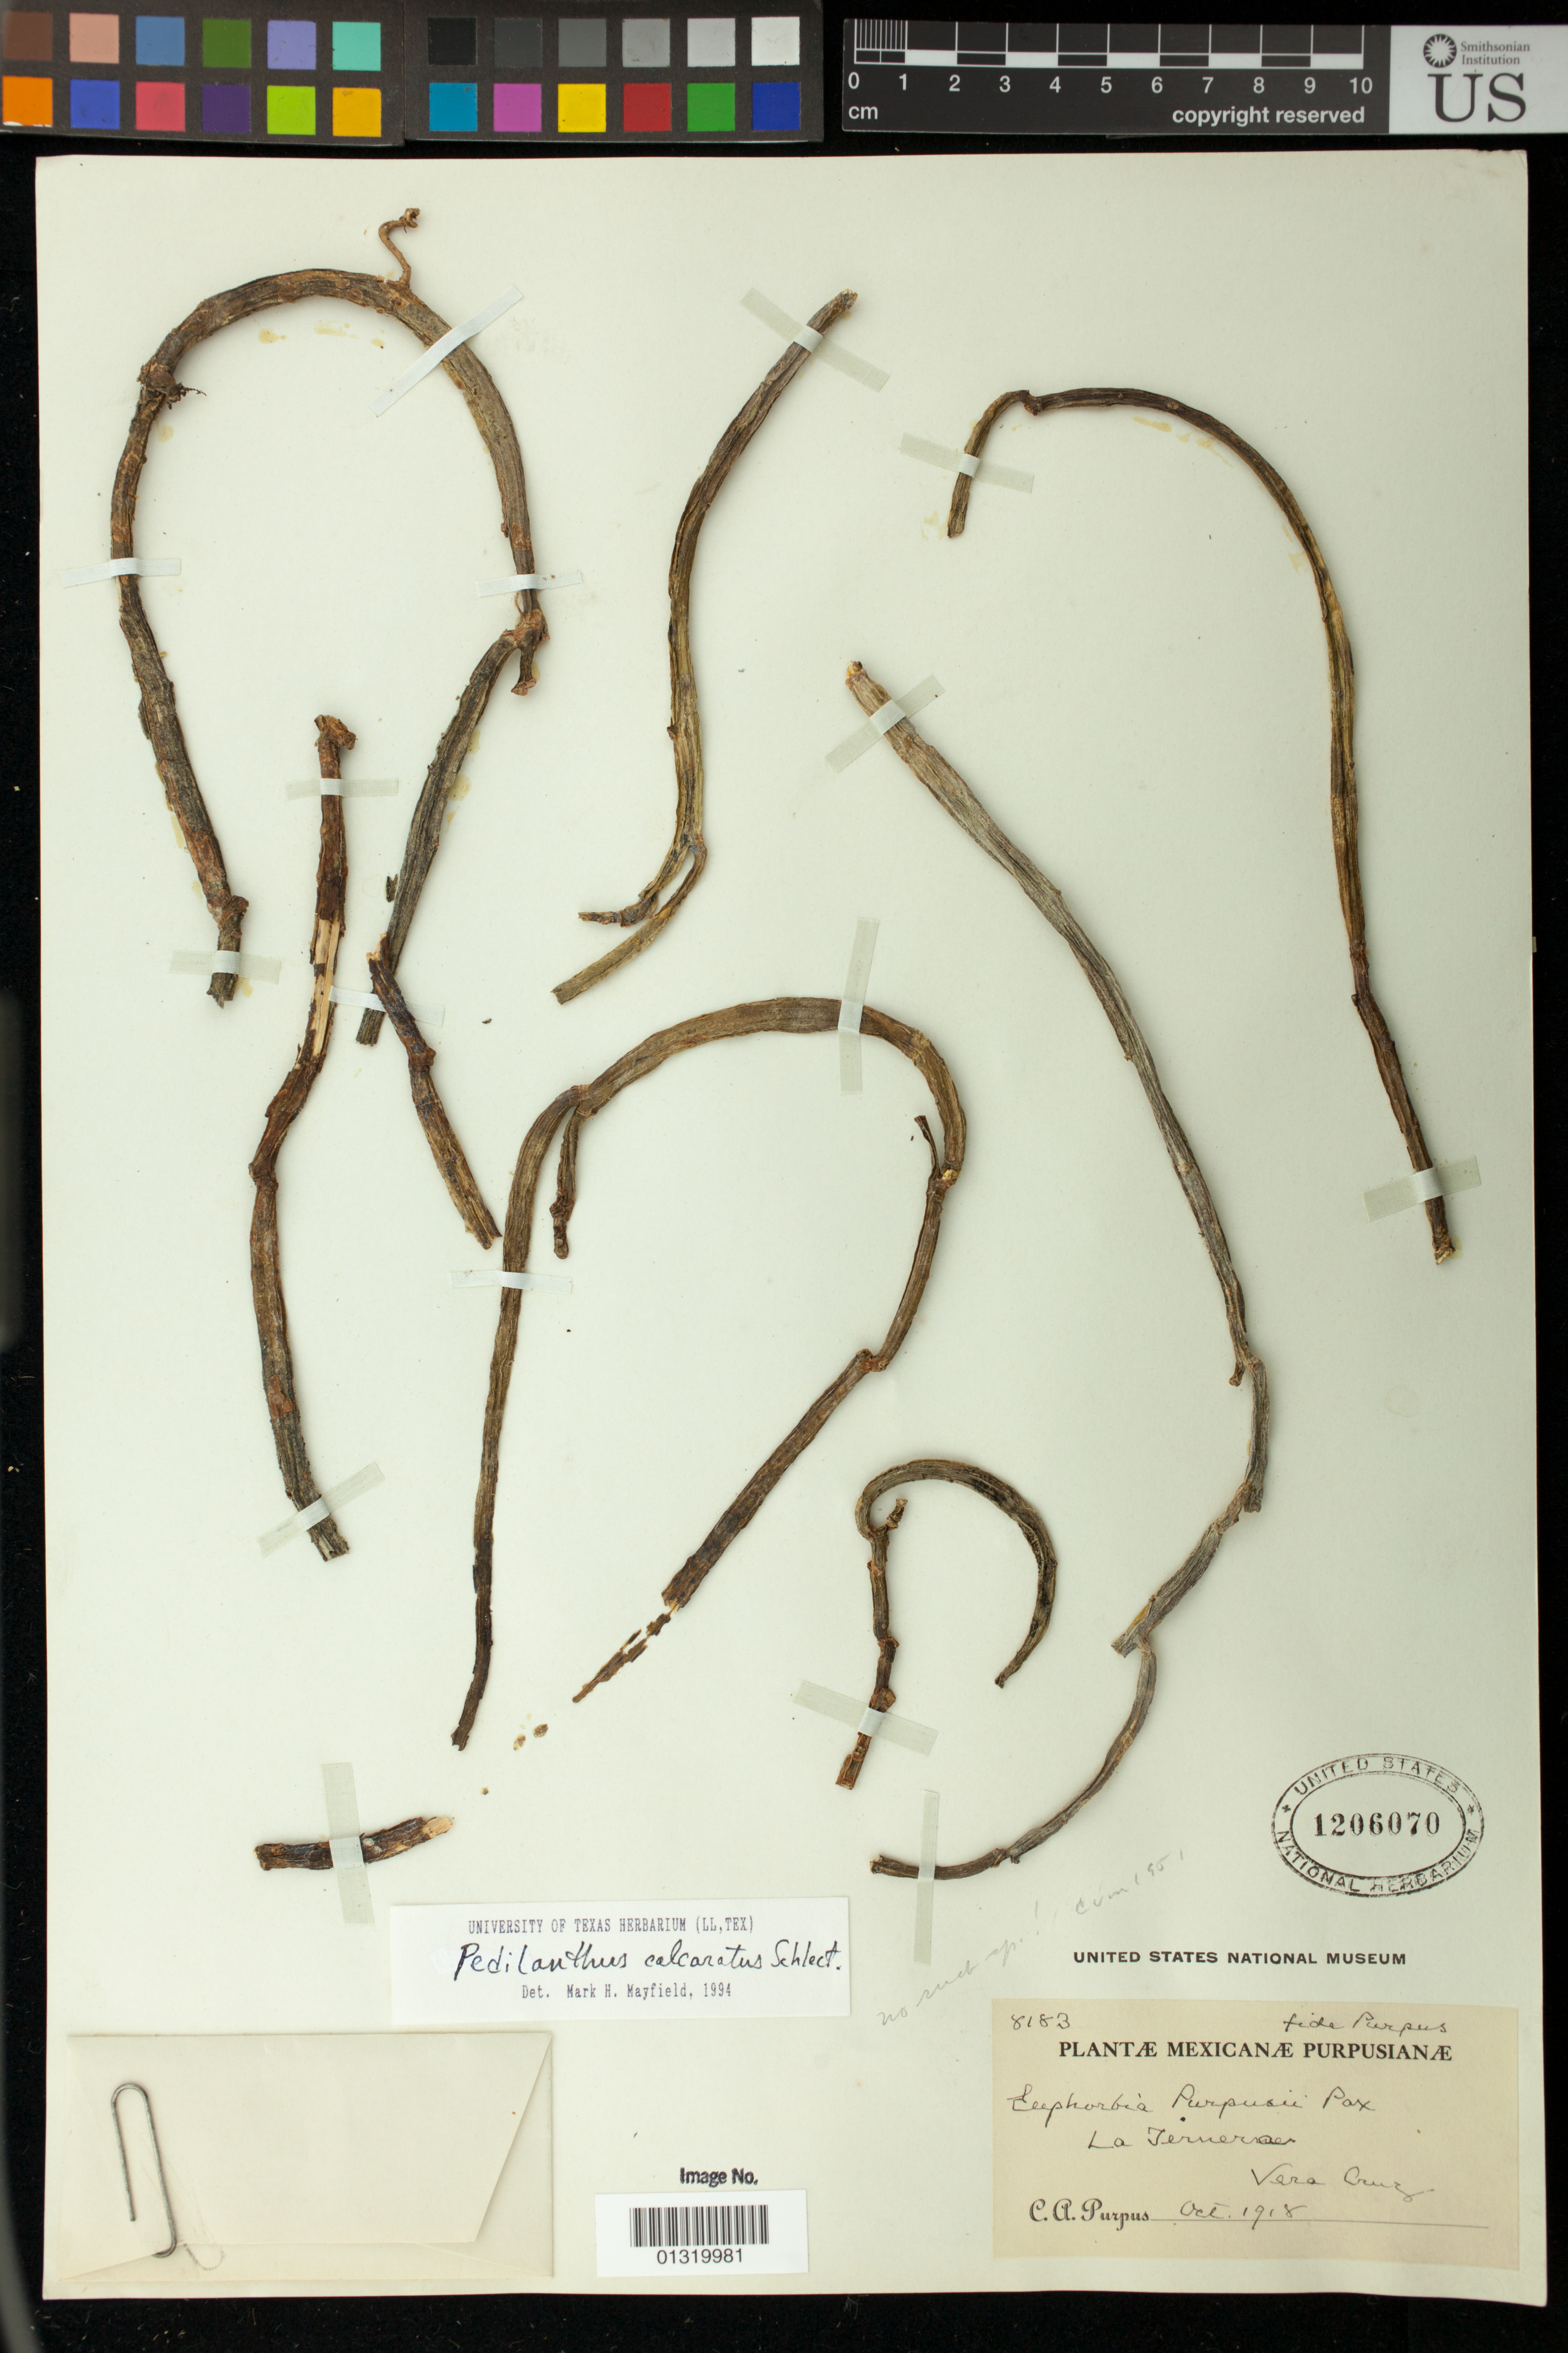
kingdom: Plantae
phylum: Tracheophyta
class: Magnoliopsida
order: Malpighiales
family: Euphorbiaceae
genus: Pedilanthus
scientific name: Pedilanthus calcaratus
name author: Schltdl.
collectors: C. A. Purpus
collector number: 8183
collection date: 1918-10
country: Mexico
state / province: Veracruz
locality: La Ternera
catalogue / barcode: US 1206070